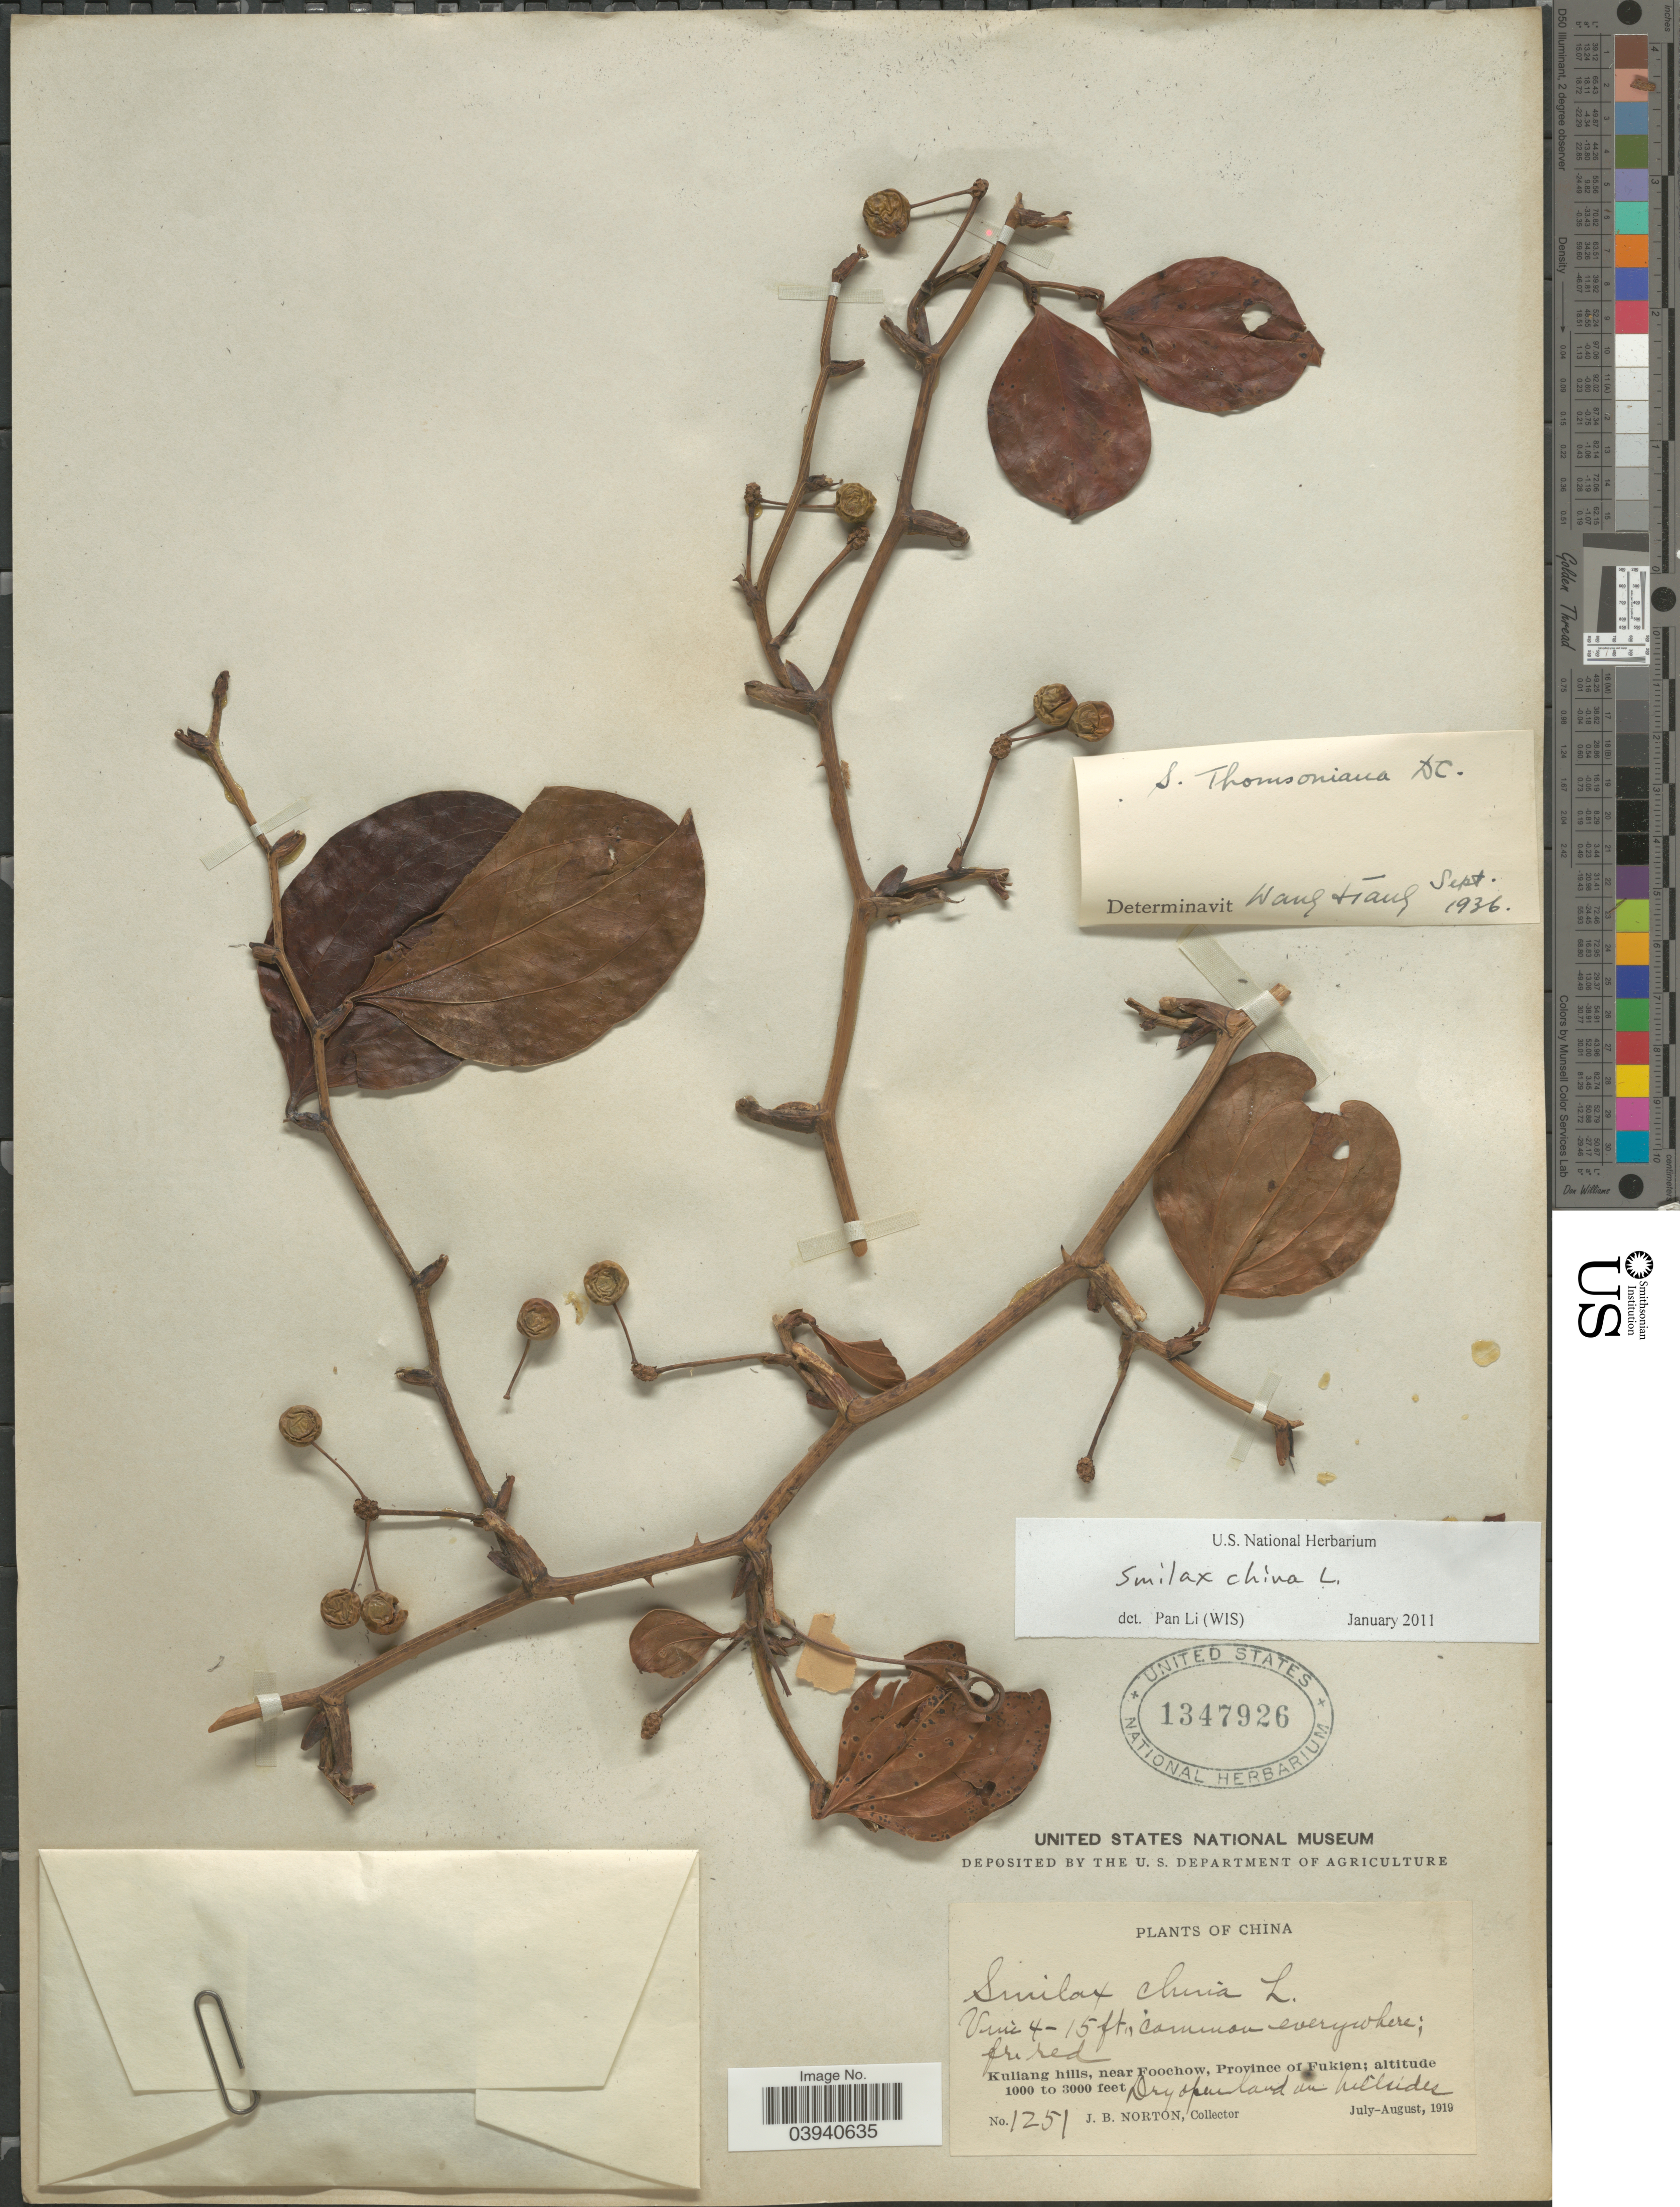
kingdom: Plantae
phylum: Tracheophyta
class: Liliopsida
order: Liliales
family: Smilacaceae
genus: Smilax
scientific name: Smilax china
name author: L.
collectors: J. B. Norton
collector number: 1251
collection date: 1919-07/1919-08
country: China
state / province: Fujian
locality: Kuliang hills, near Foochow, Province of Fukien.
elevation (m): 305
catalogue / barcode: US 1347926